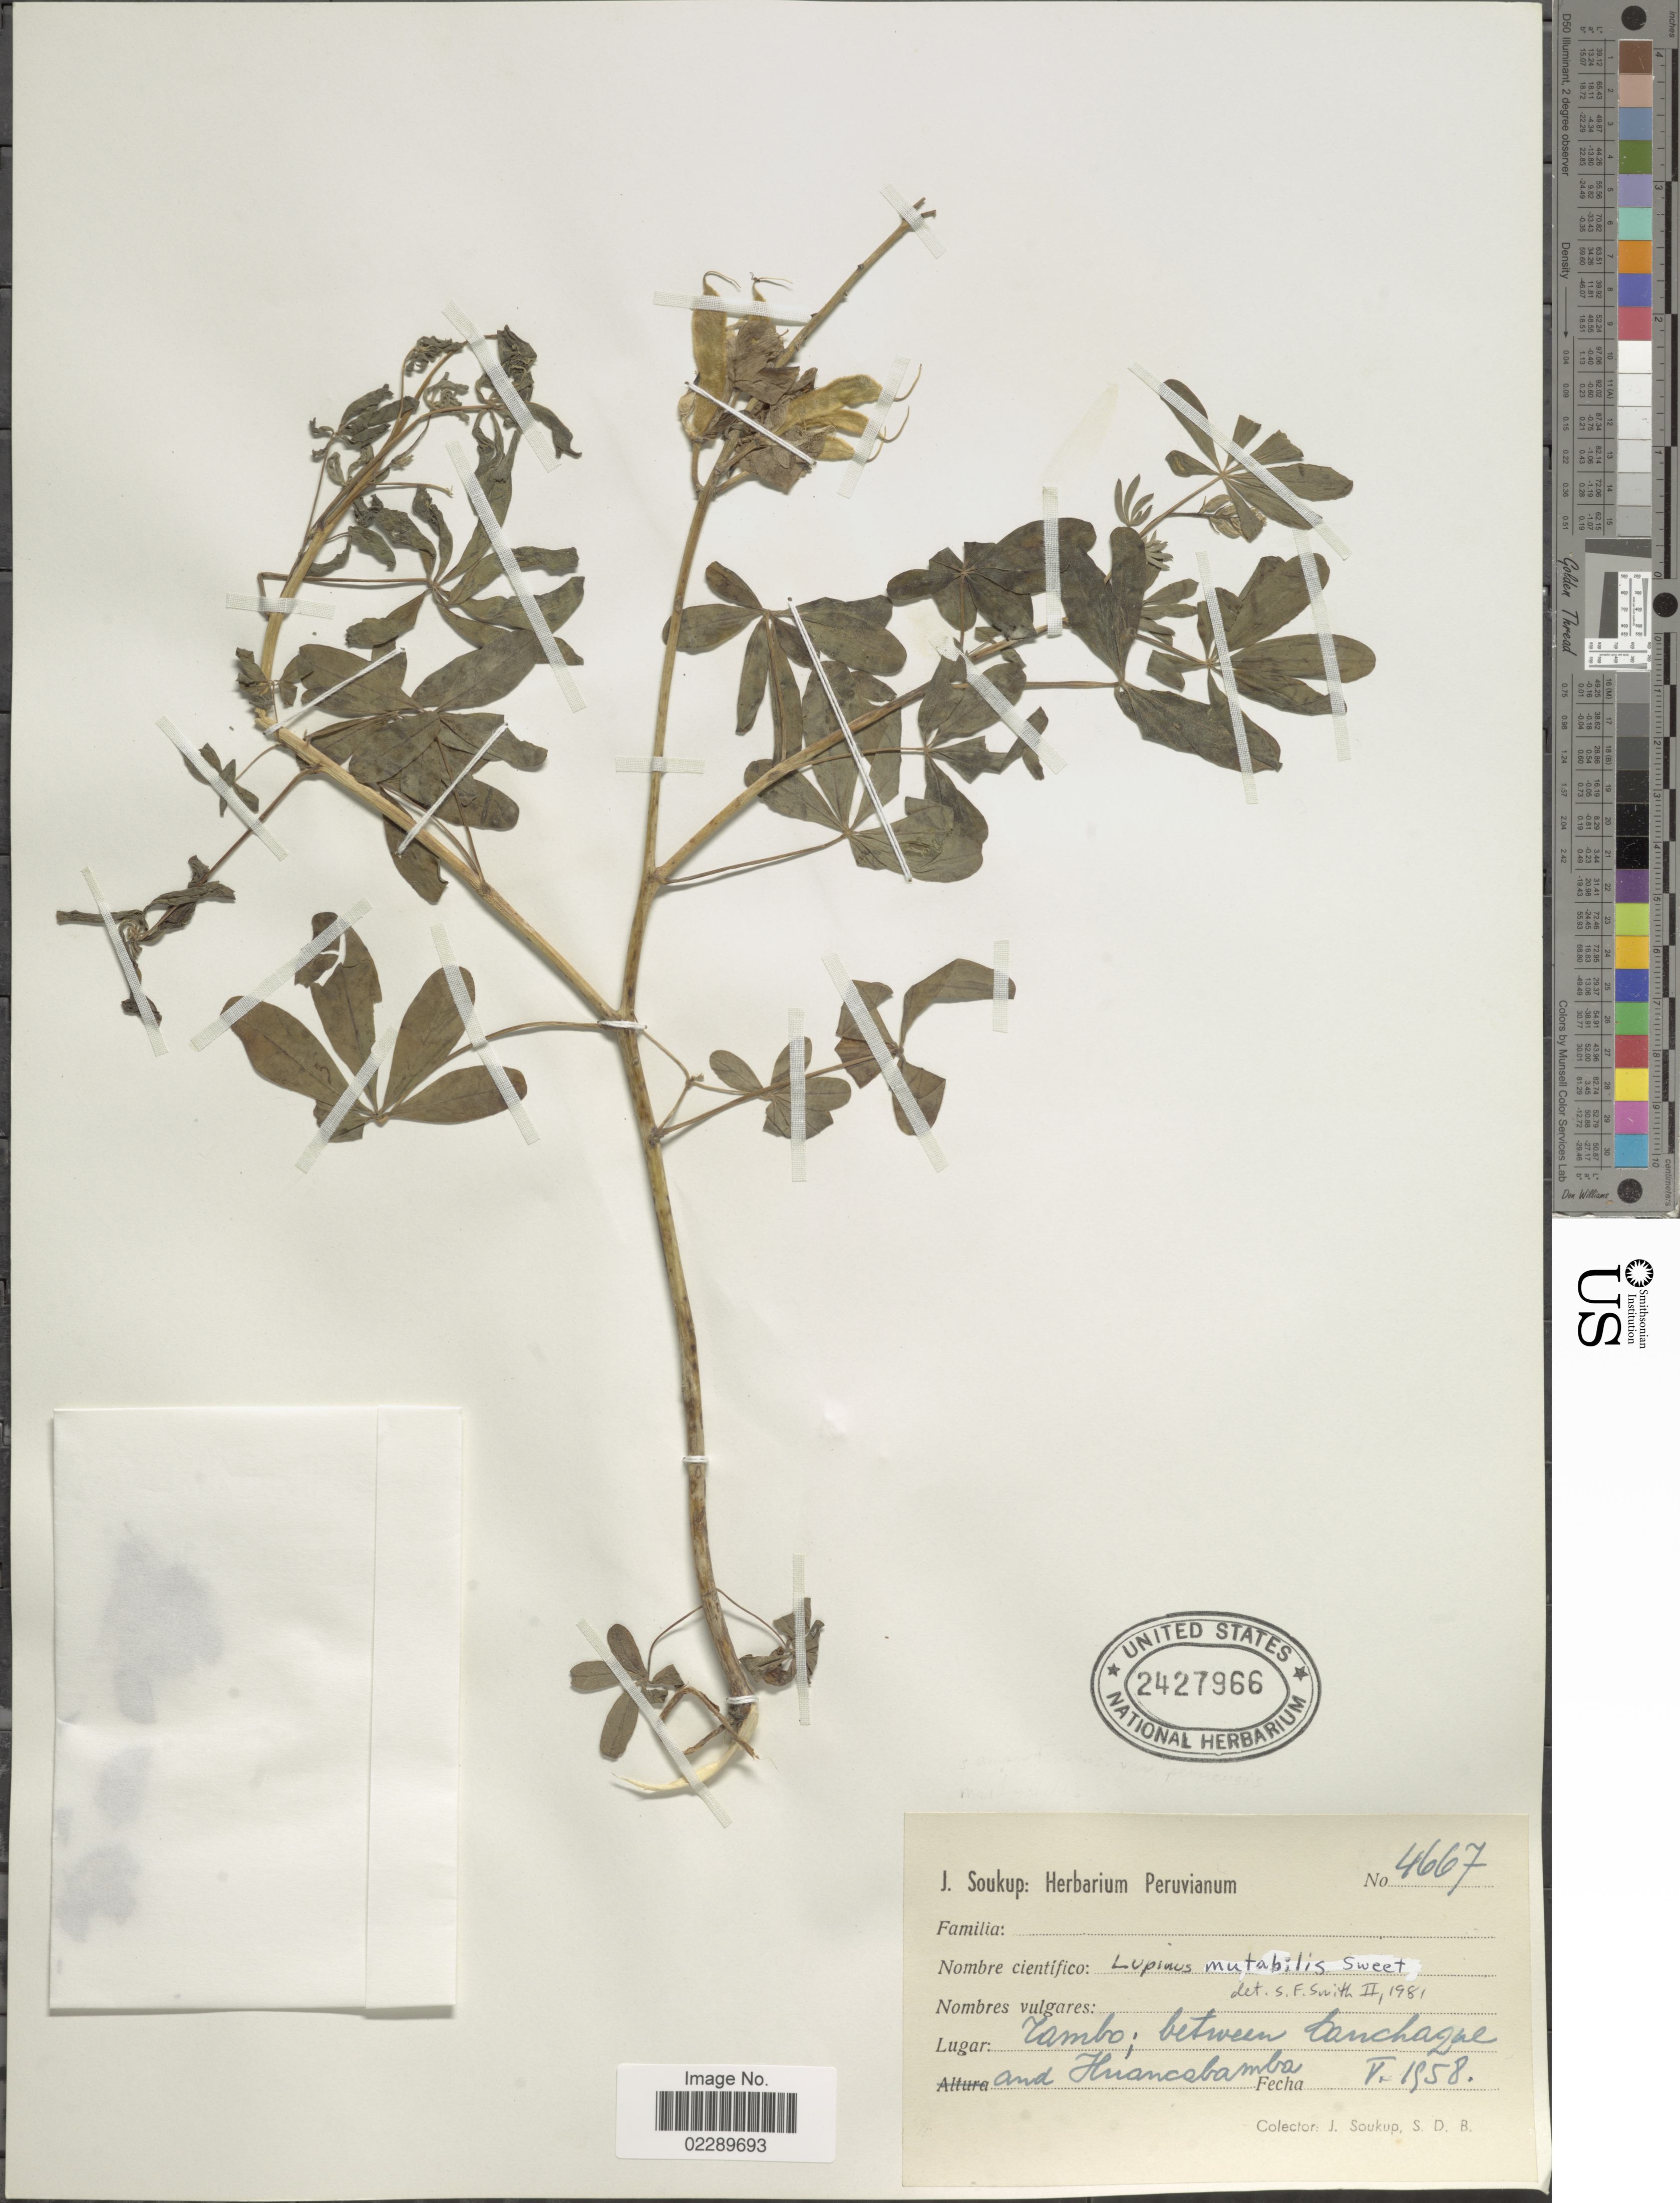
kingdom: Plantae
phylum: Tracheophyta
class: Magnoliopsida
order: Fabales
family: Fabaceae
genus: Lupinus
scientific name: Lupinus mutabilis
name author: Sweet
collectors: J. Soukup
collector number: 4667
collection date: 1958-05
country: Peru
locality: Tambo, between Canchaque and Huancabamba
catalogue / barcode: US 2427966